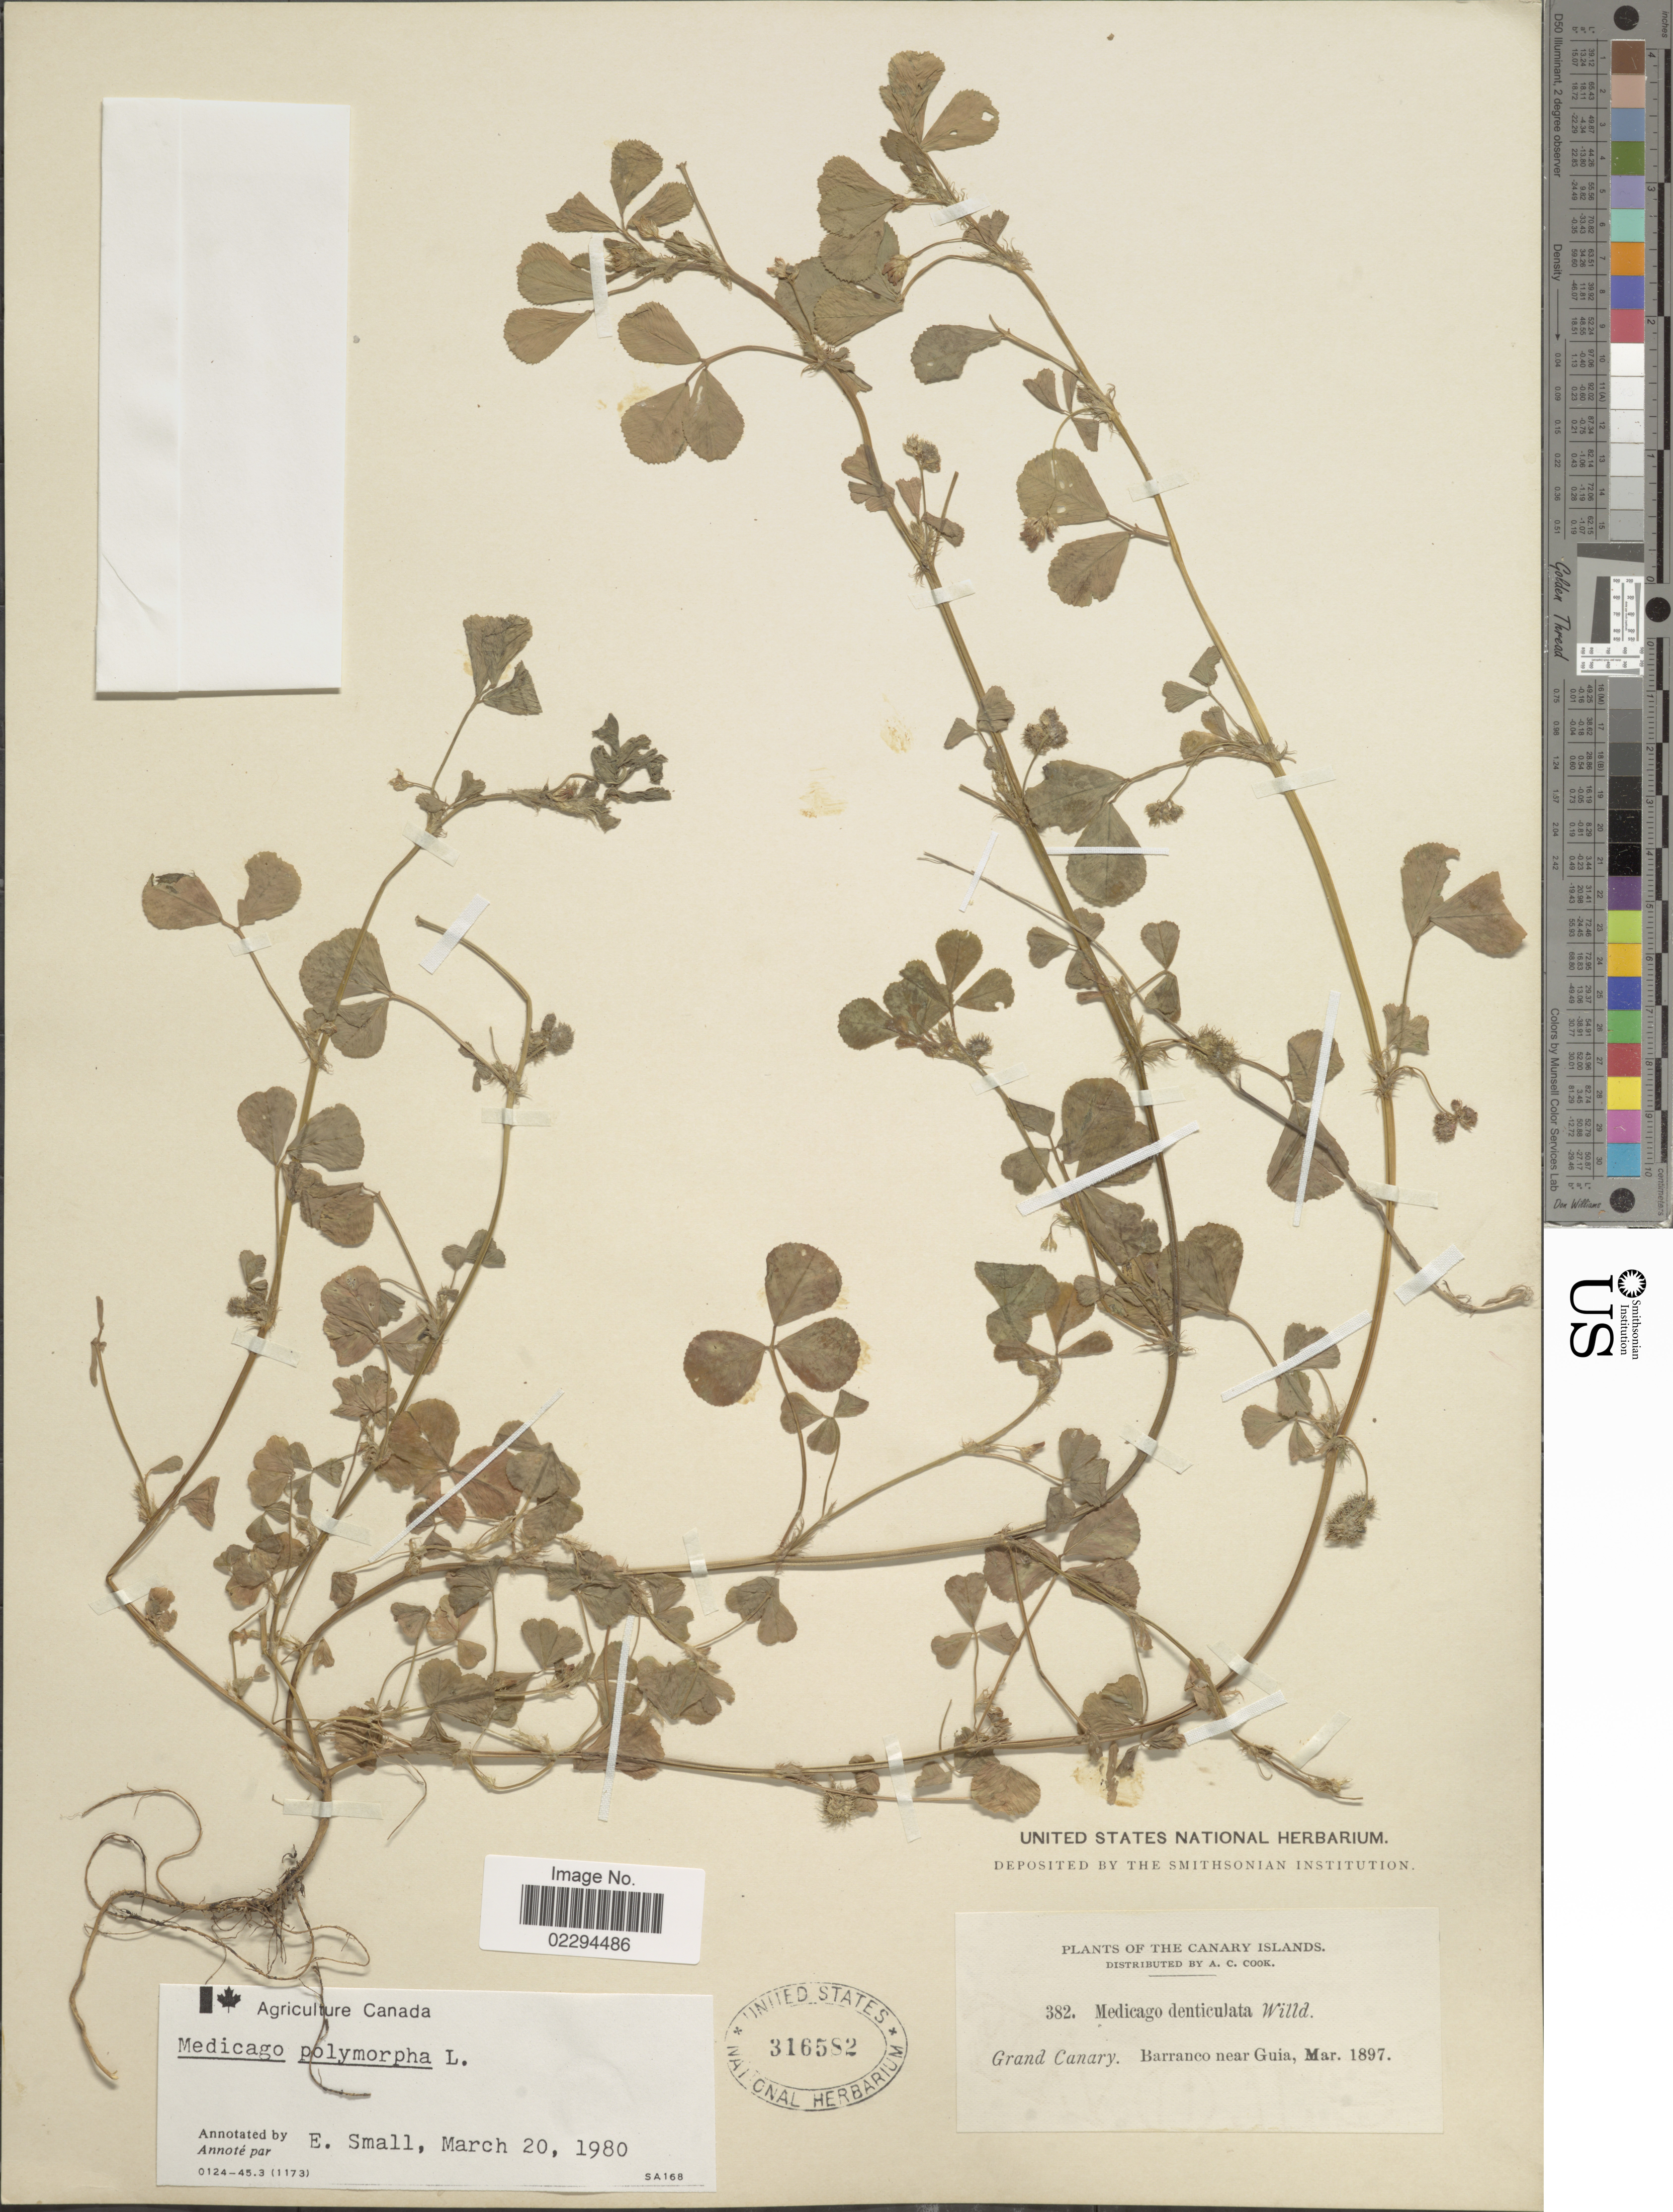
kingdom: Plantae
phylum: Tracheophyta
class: Magnoliopsida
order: Fabales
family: Fabaceae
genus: Medicago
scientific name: Medicago polymorpha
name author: L.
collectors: Alice C. Cook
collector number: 382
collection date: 1897-03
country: Spain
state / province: Canarias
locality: Canary Islands. Grand Canary. Barranco near Guia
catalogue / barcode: US 316582